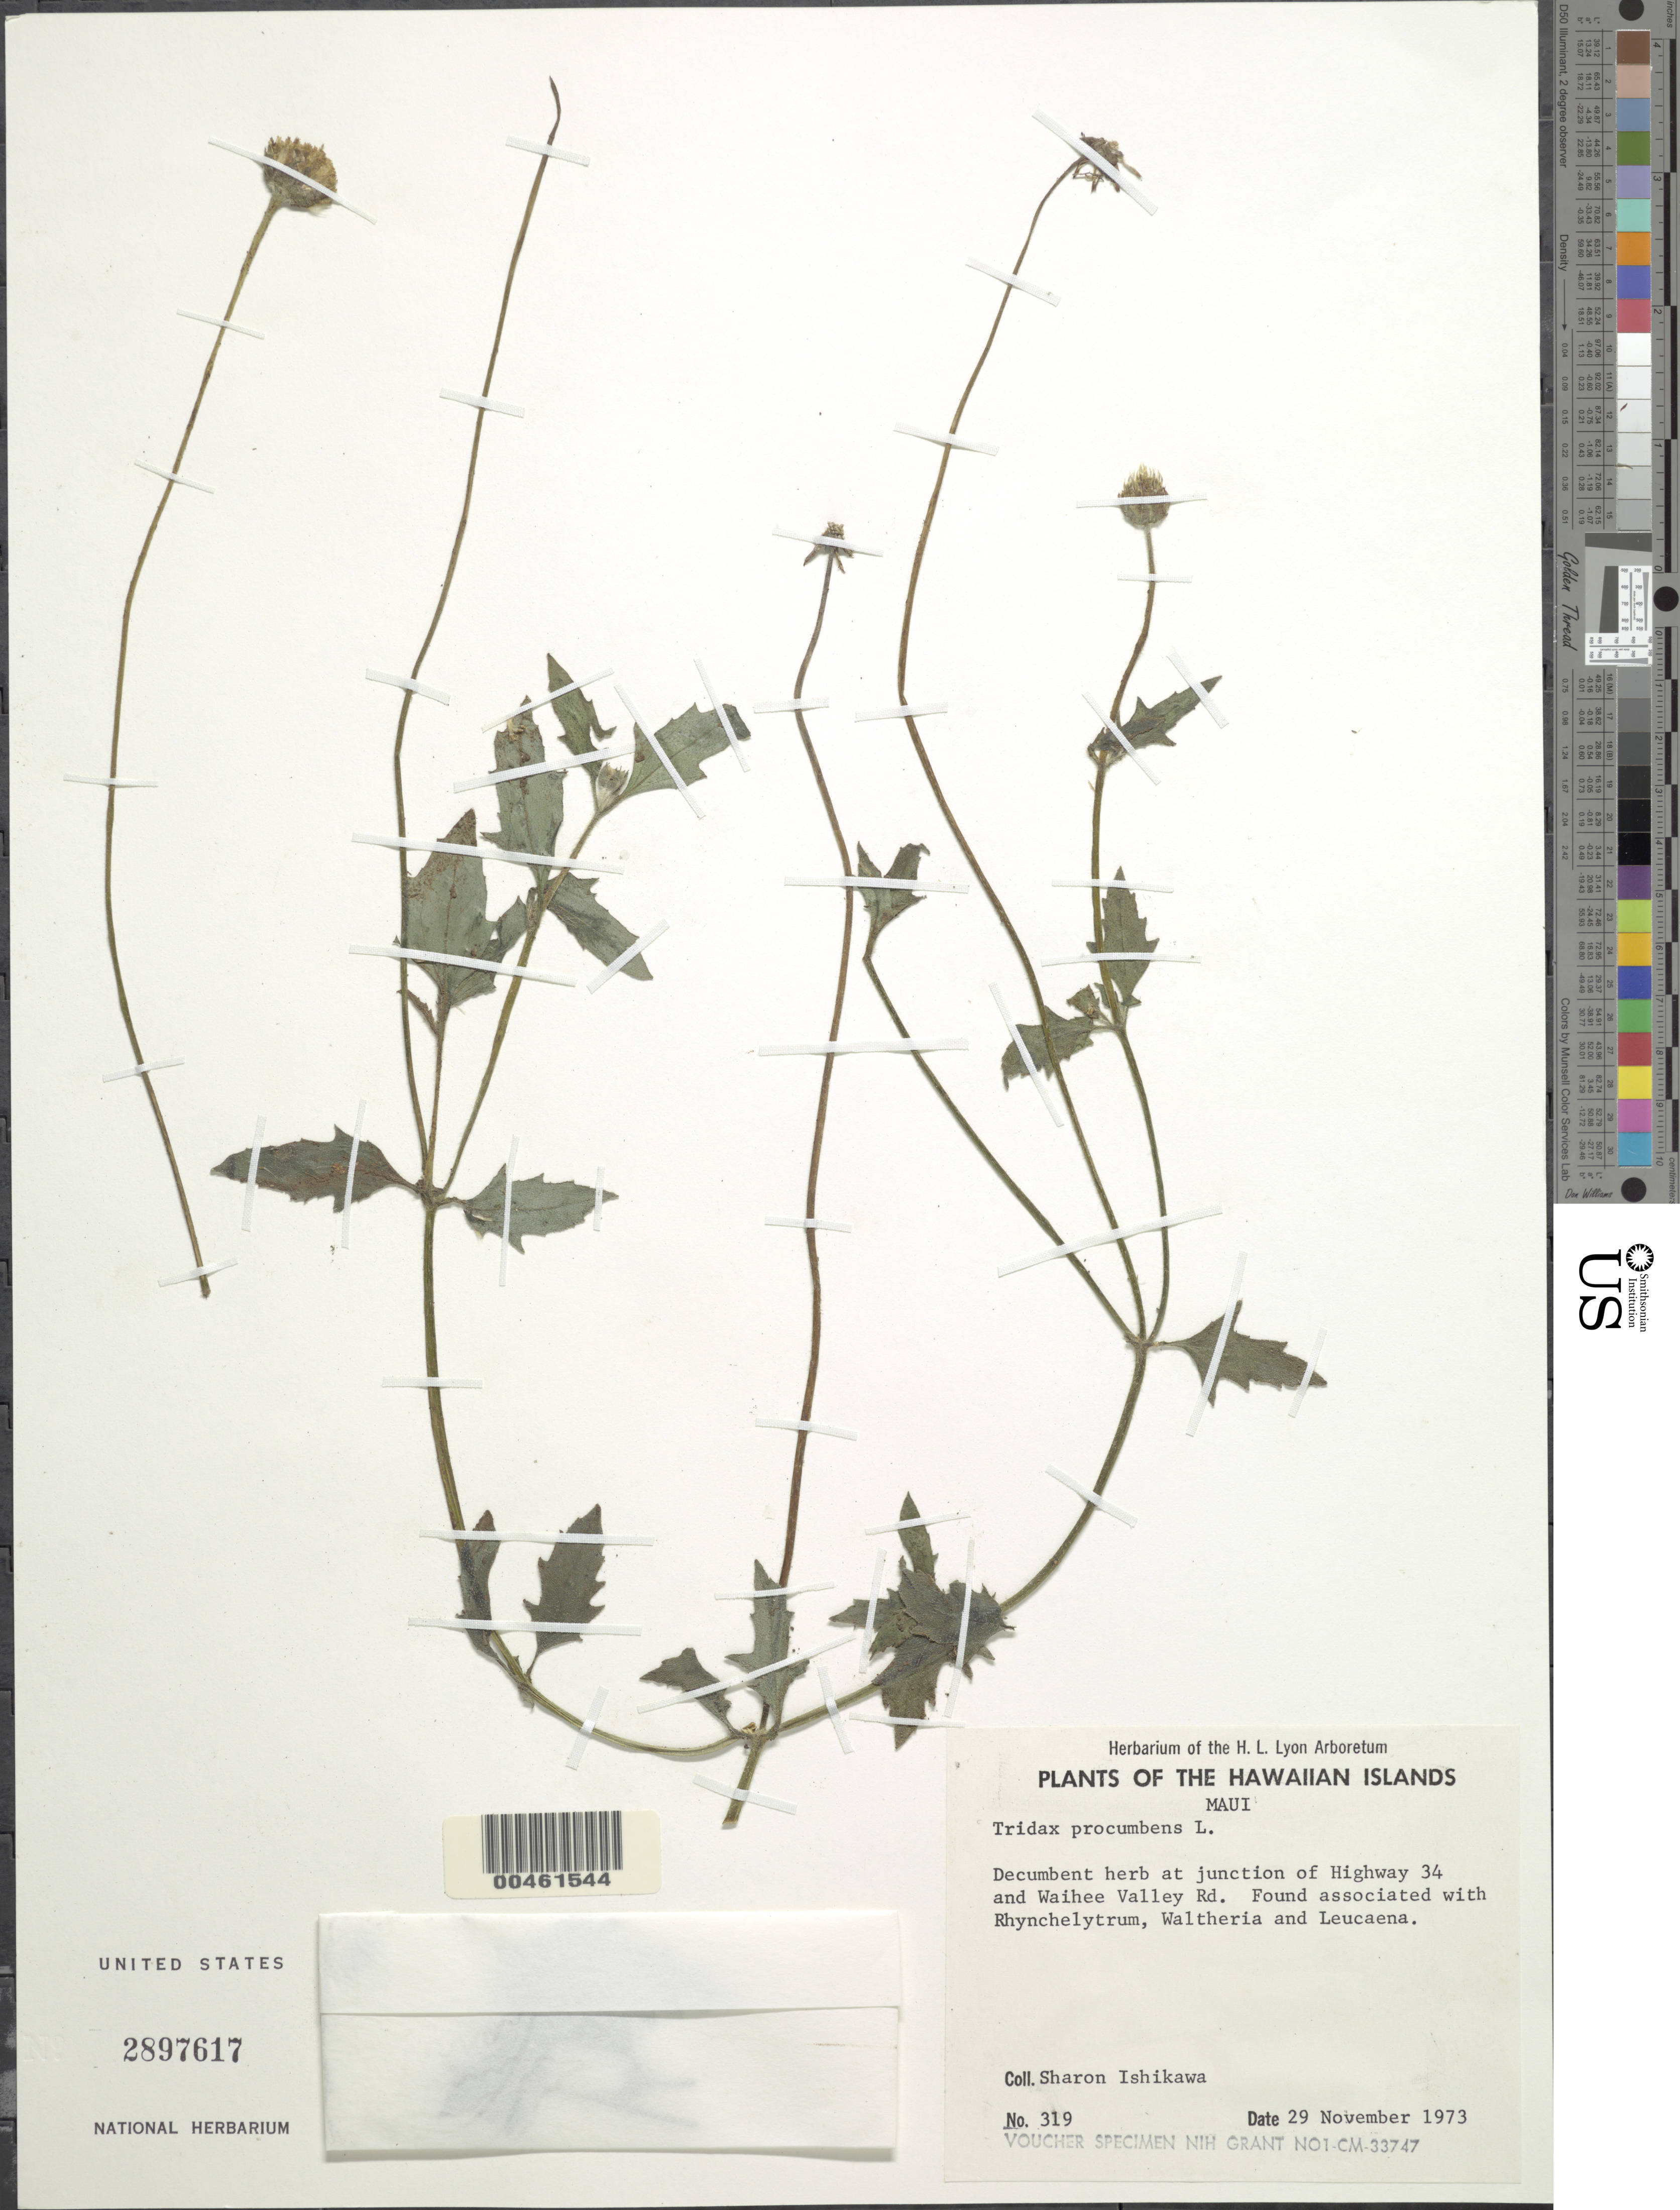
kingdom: Plantae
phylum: Tracheophyta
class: Magnoliopsida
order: Asterales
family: Asteraceae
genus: Tridax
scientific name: Tridax procumbens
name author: L.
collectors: S. S. Ishikawa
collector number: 319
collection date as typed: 29 Nov 1973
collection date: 1973-11-29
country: United States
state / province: Hawaii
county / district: Maui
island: Maui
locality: at junction of Hwy. 34 and Waihee Valley Rd.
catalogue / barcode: US 2897617